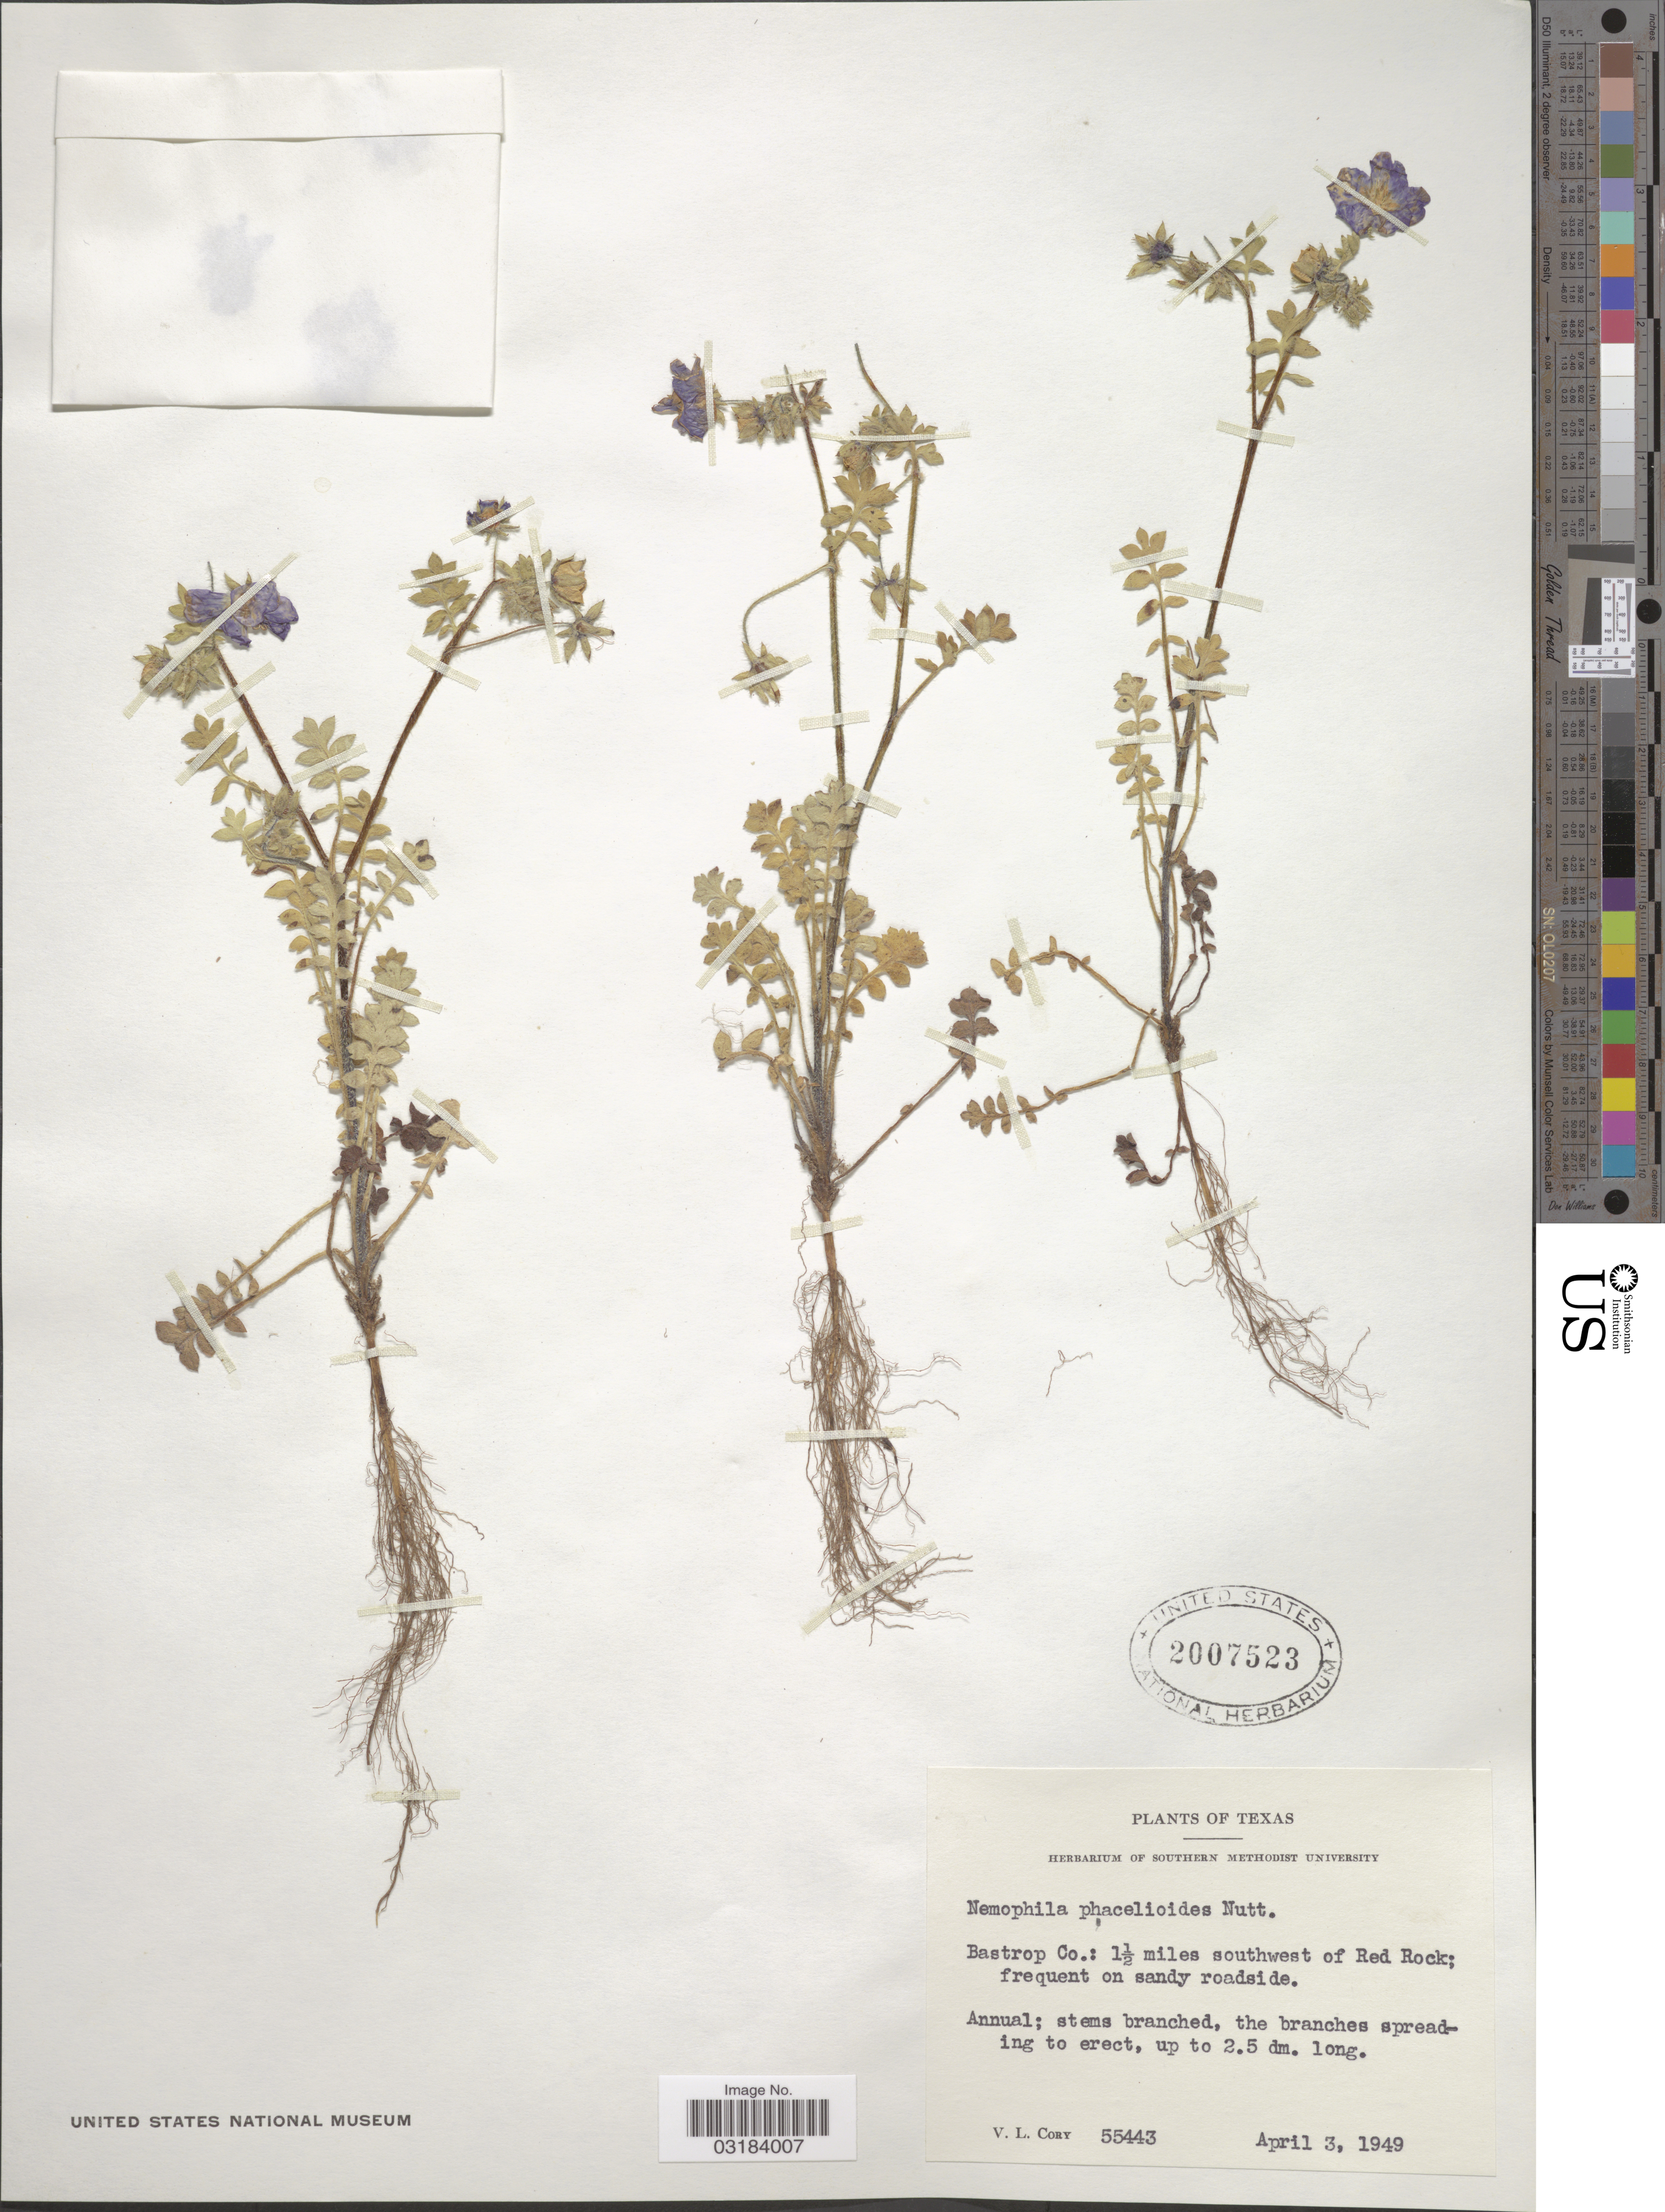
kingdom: Plantae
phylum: Tracheophyta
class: Magnoliopsida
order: Boraginales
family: Hydrophyllaceae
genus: Nemophila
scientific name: Nemophila phacelioides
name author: W.P.C. Barton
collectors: V. Cory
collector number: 55443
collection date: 1949-04-03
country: United States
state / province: Texas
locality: Bastrop Co.: 1½ miles southwest of Red Rock.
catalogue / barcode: US 2007523